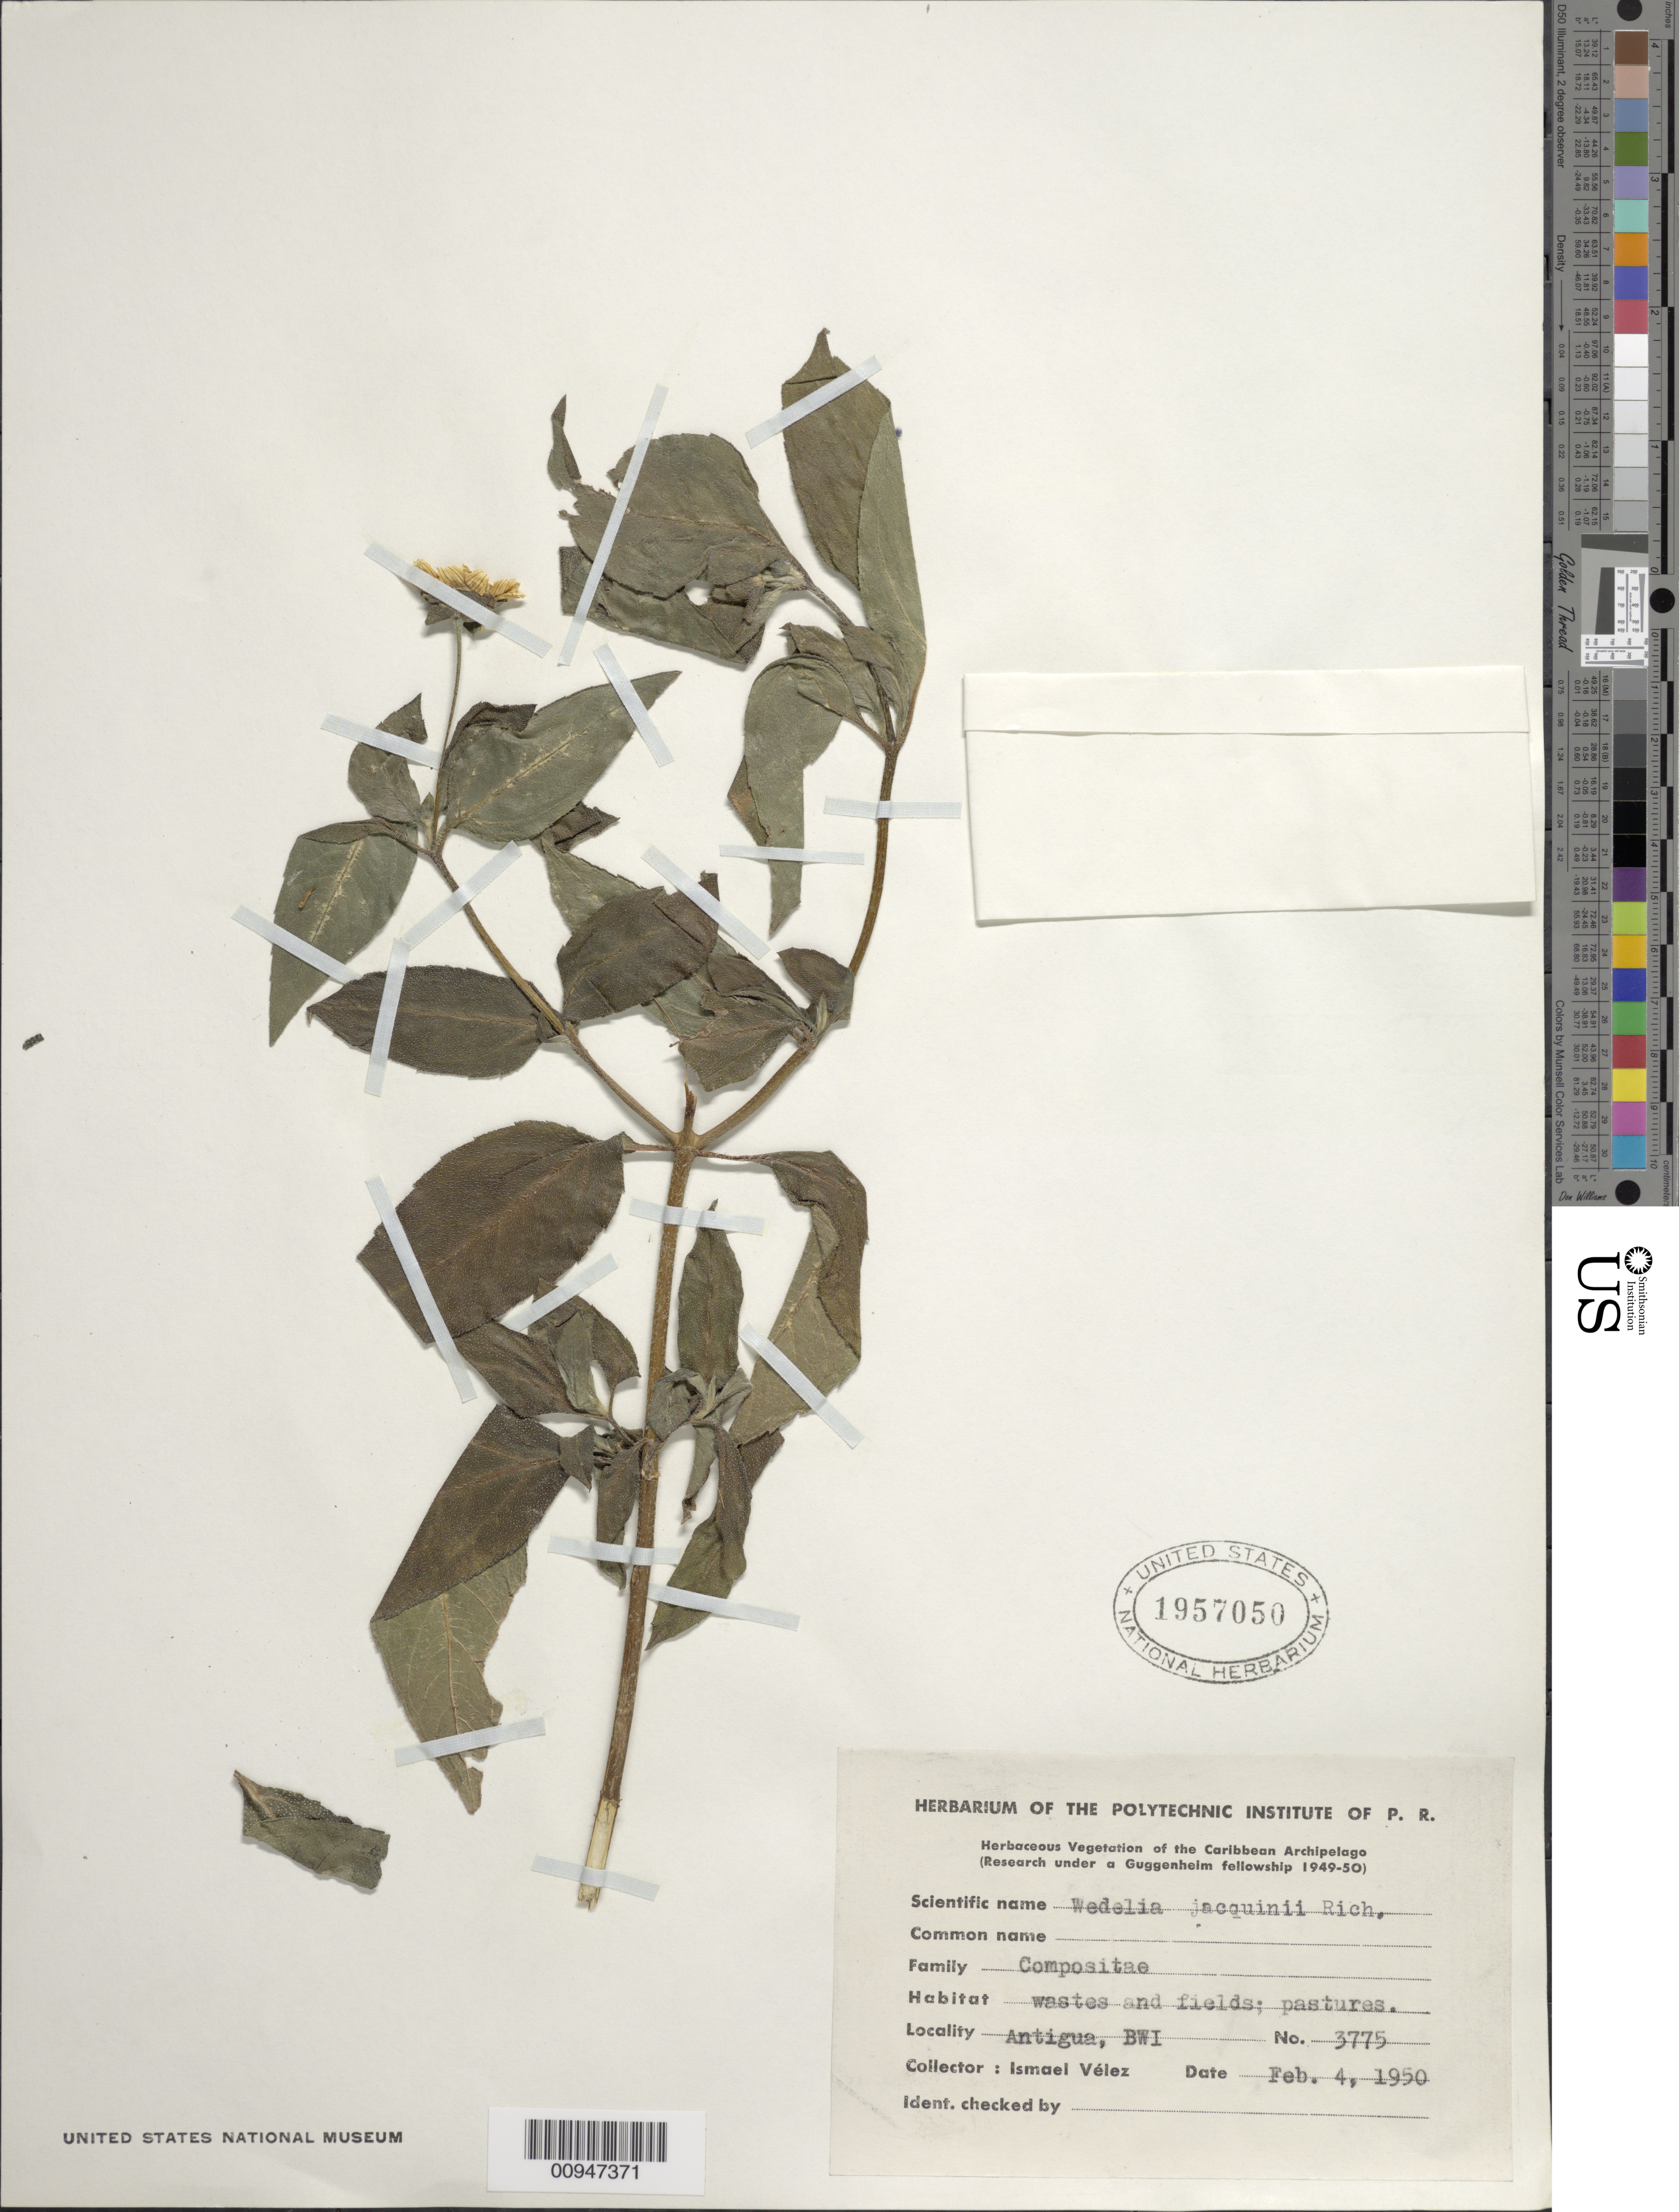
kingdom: Plantae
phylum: Tracheophyta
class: Magnoliopsida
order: Asterales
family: Asteraceae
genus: Wedelia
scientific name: Wedelia calycina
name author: Rich.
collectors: I. Velez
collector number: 3775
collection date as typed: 04 Feb 1950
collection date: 1950-02-04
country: Antigua and Barbuda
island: Leeward Is.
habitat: Wastes and fields, pastures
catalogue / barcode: US 1957050